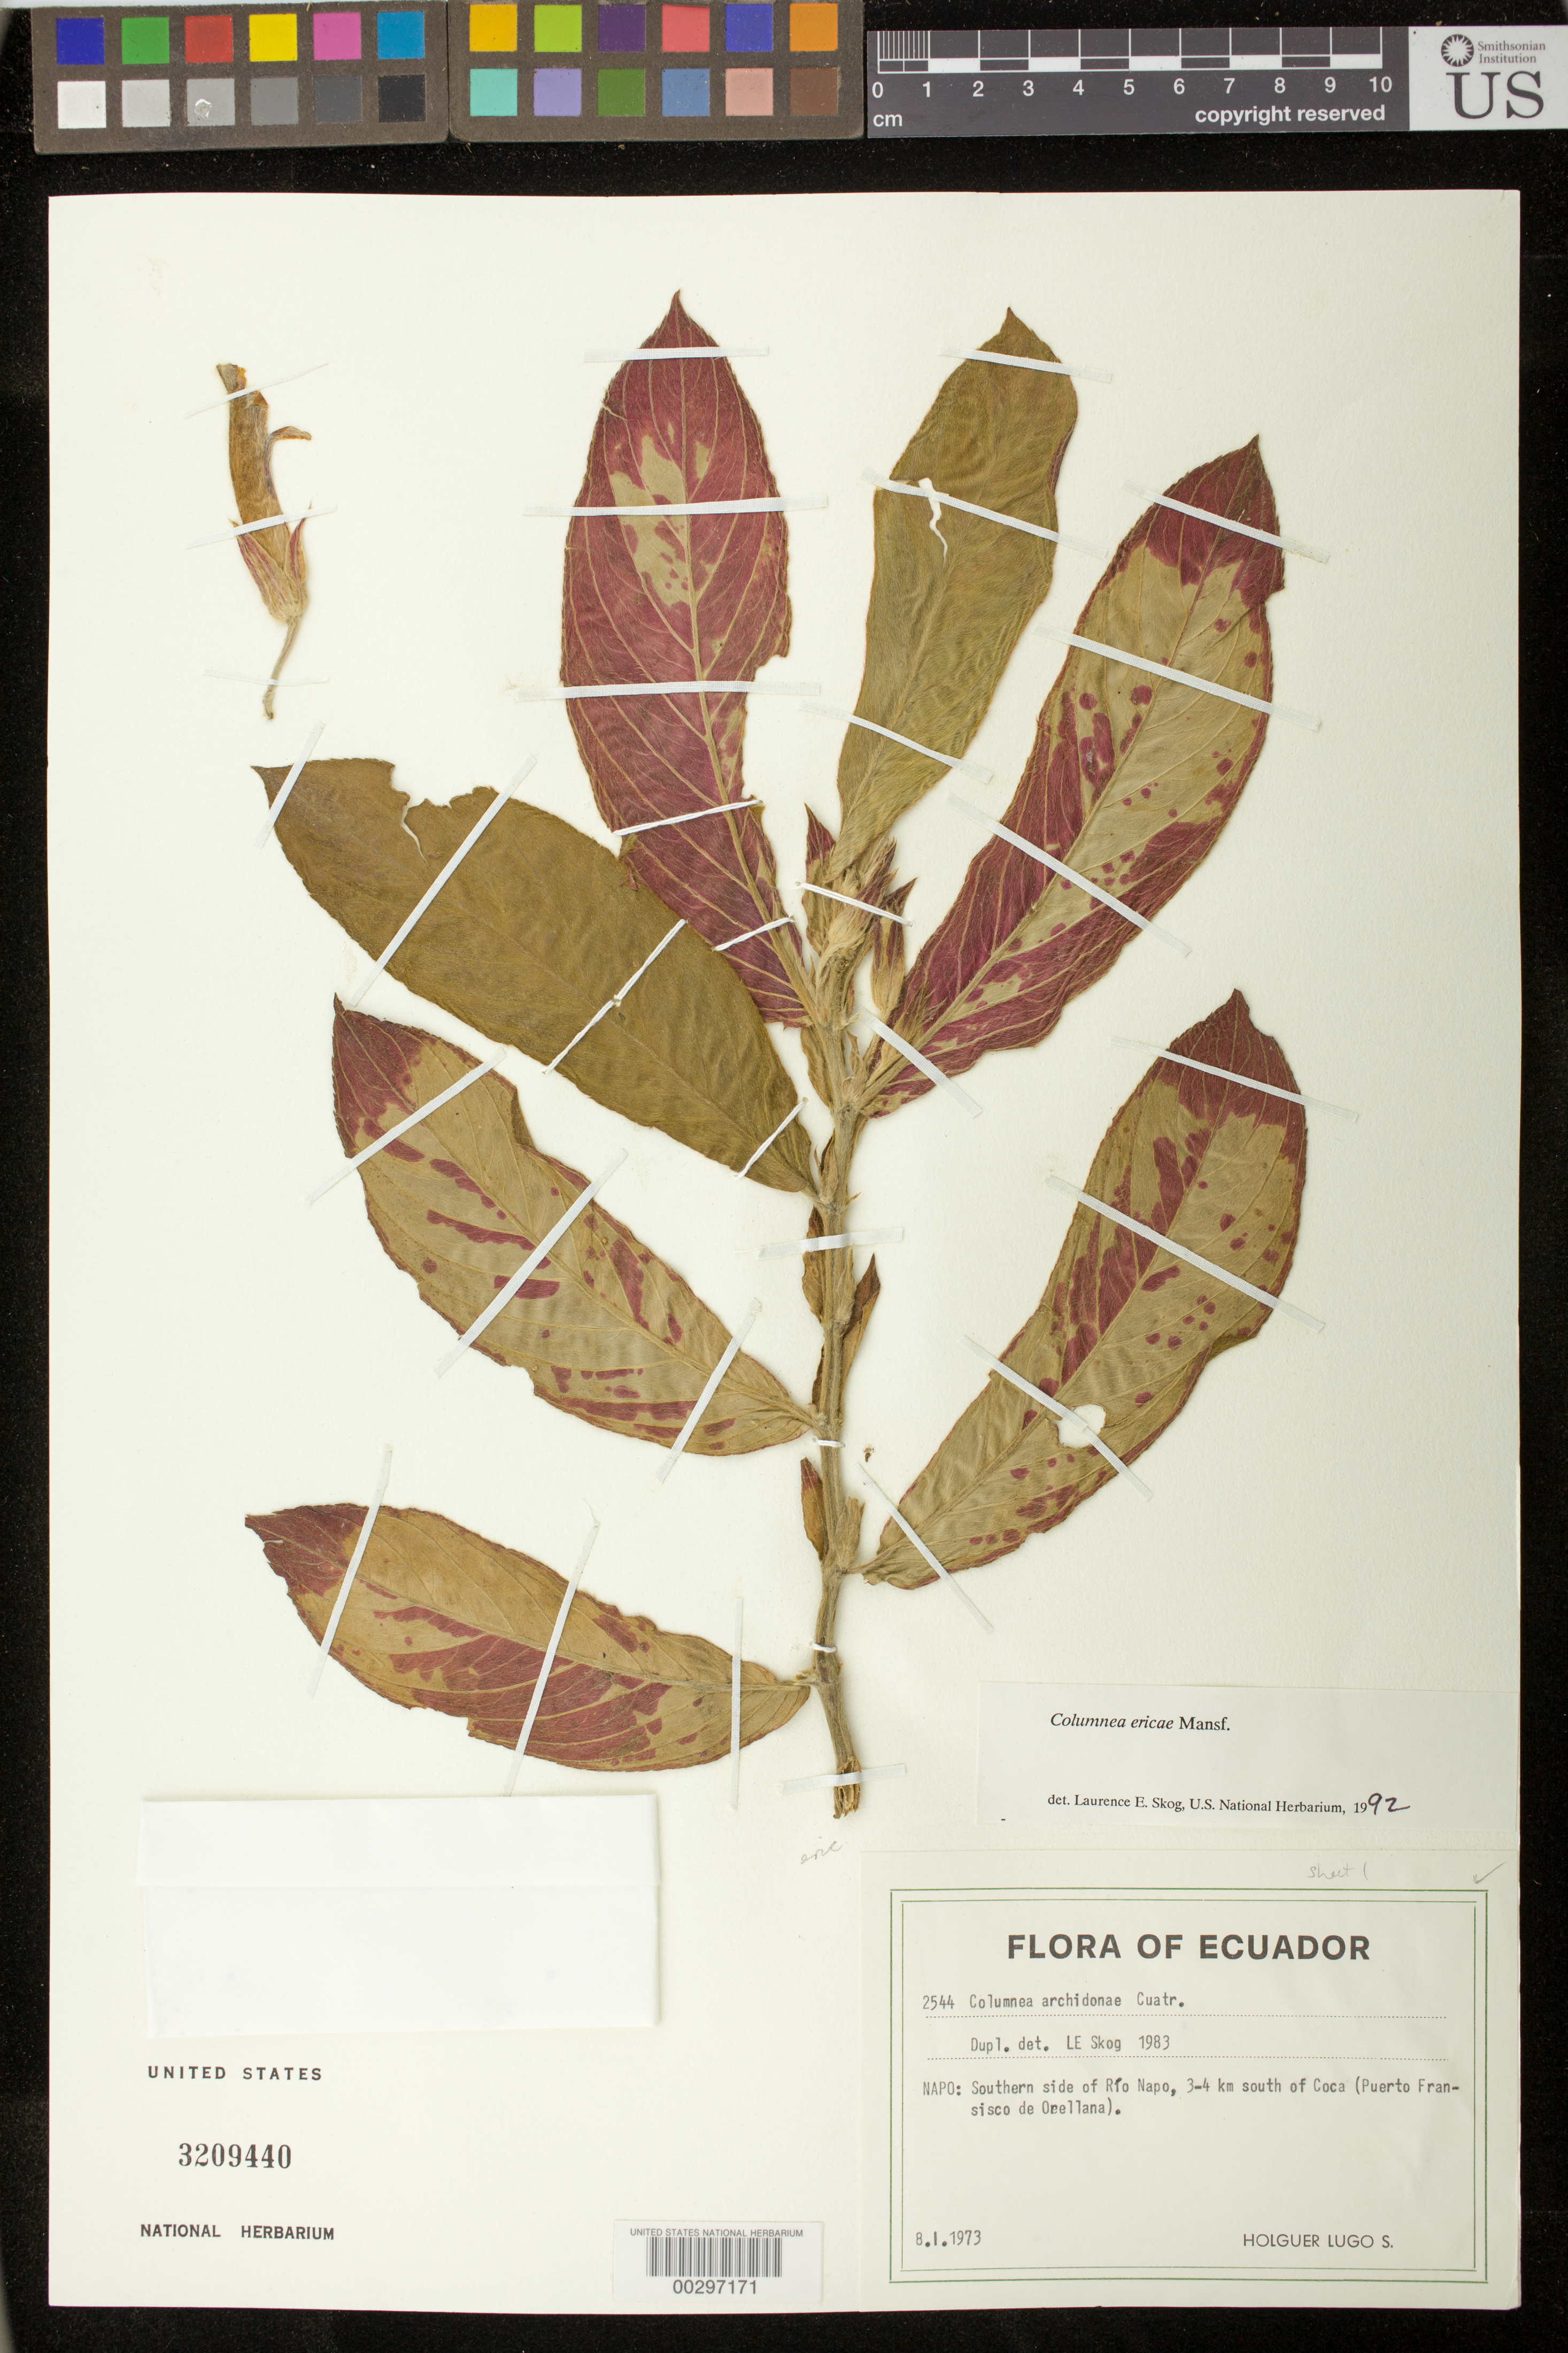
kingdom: Plantae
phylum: Tracheophyta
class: Magnoliopsida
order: Lamiales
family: Gesneriaceae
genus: Columnea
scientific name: Columnea ericae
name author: Mansf.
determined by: Skog, Laurence E.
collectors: H. Lugo S.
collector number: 2544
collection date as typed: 08 Jan 1973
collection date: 1973-01-08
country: Ecuador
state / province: Pastaza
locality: S side of Rio Napo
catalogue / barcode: US 3209440